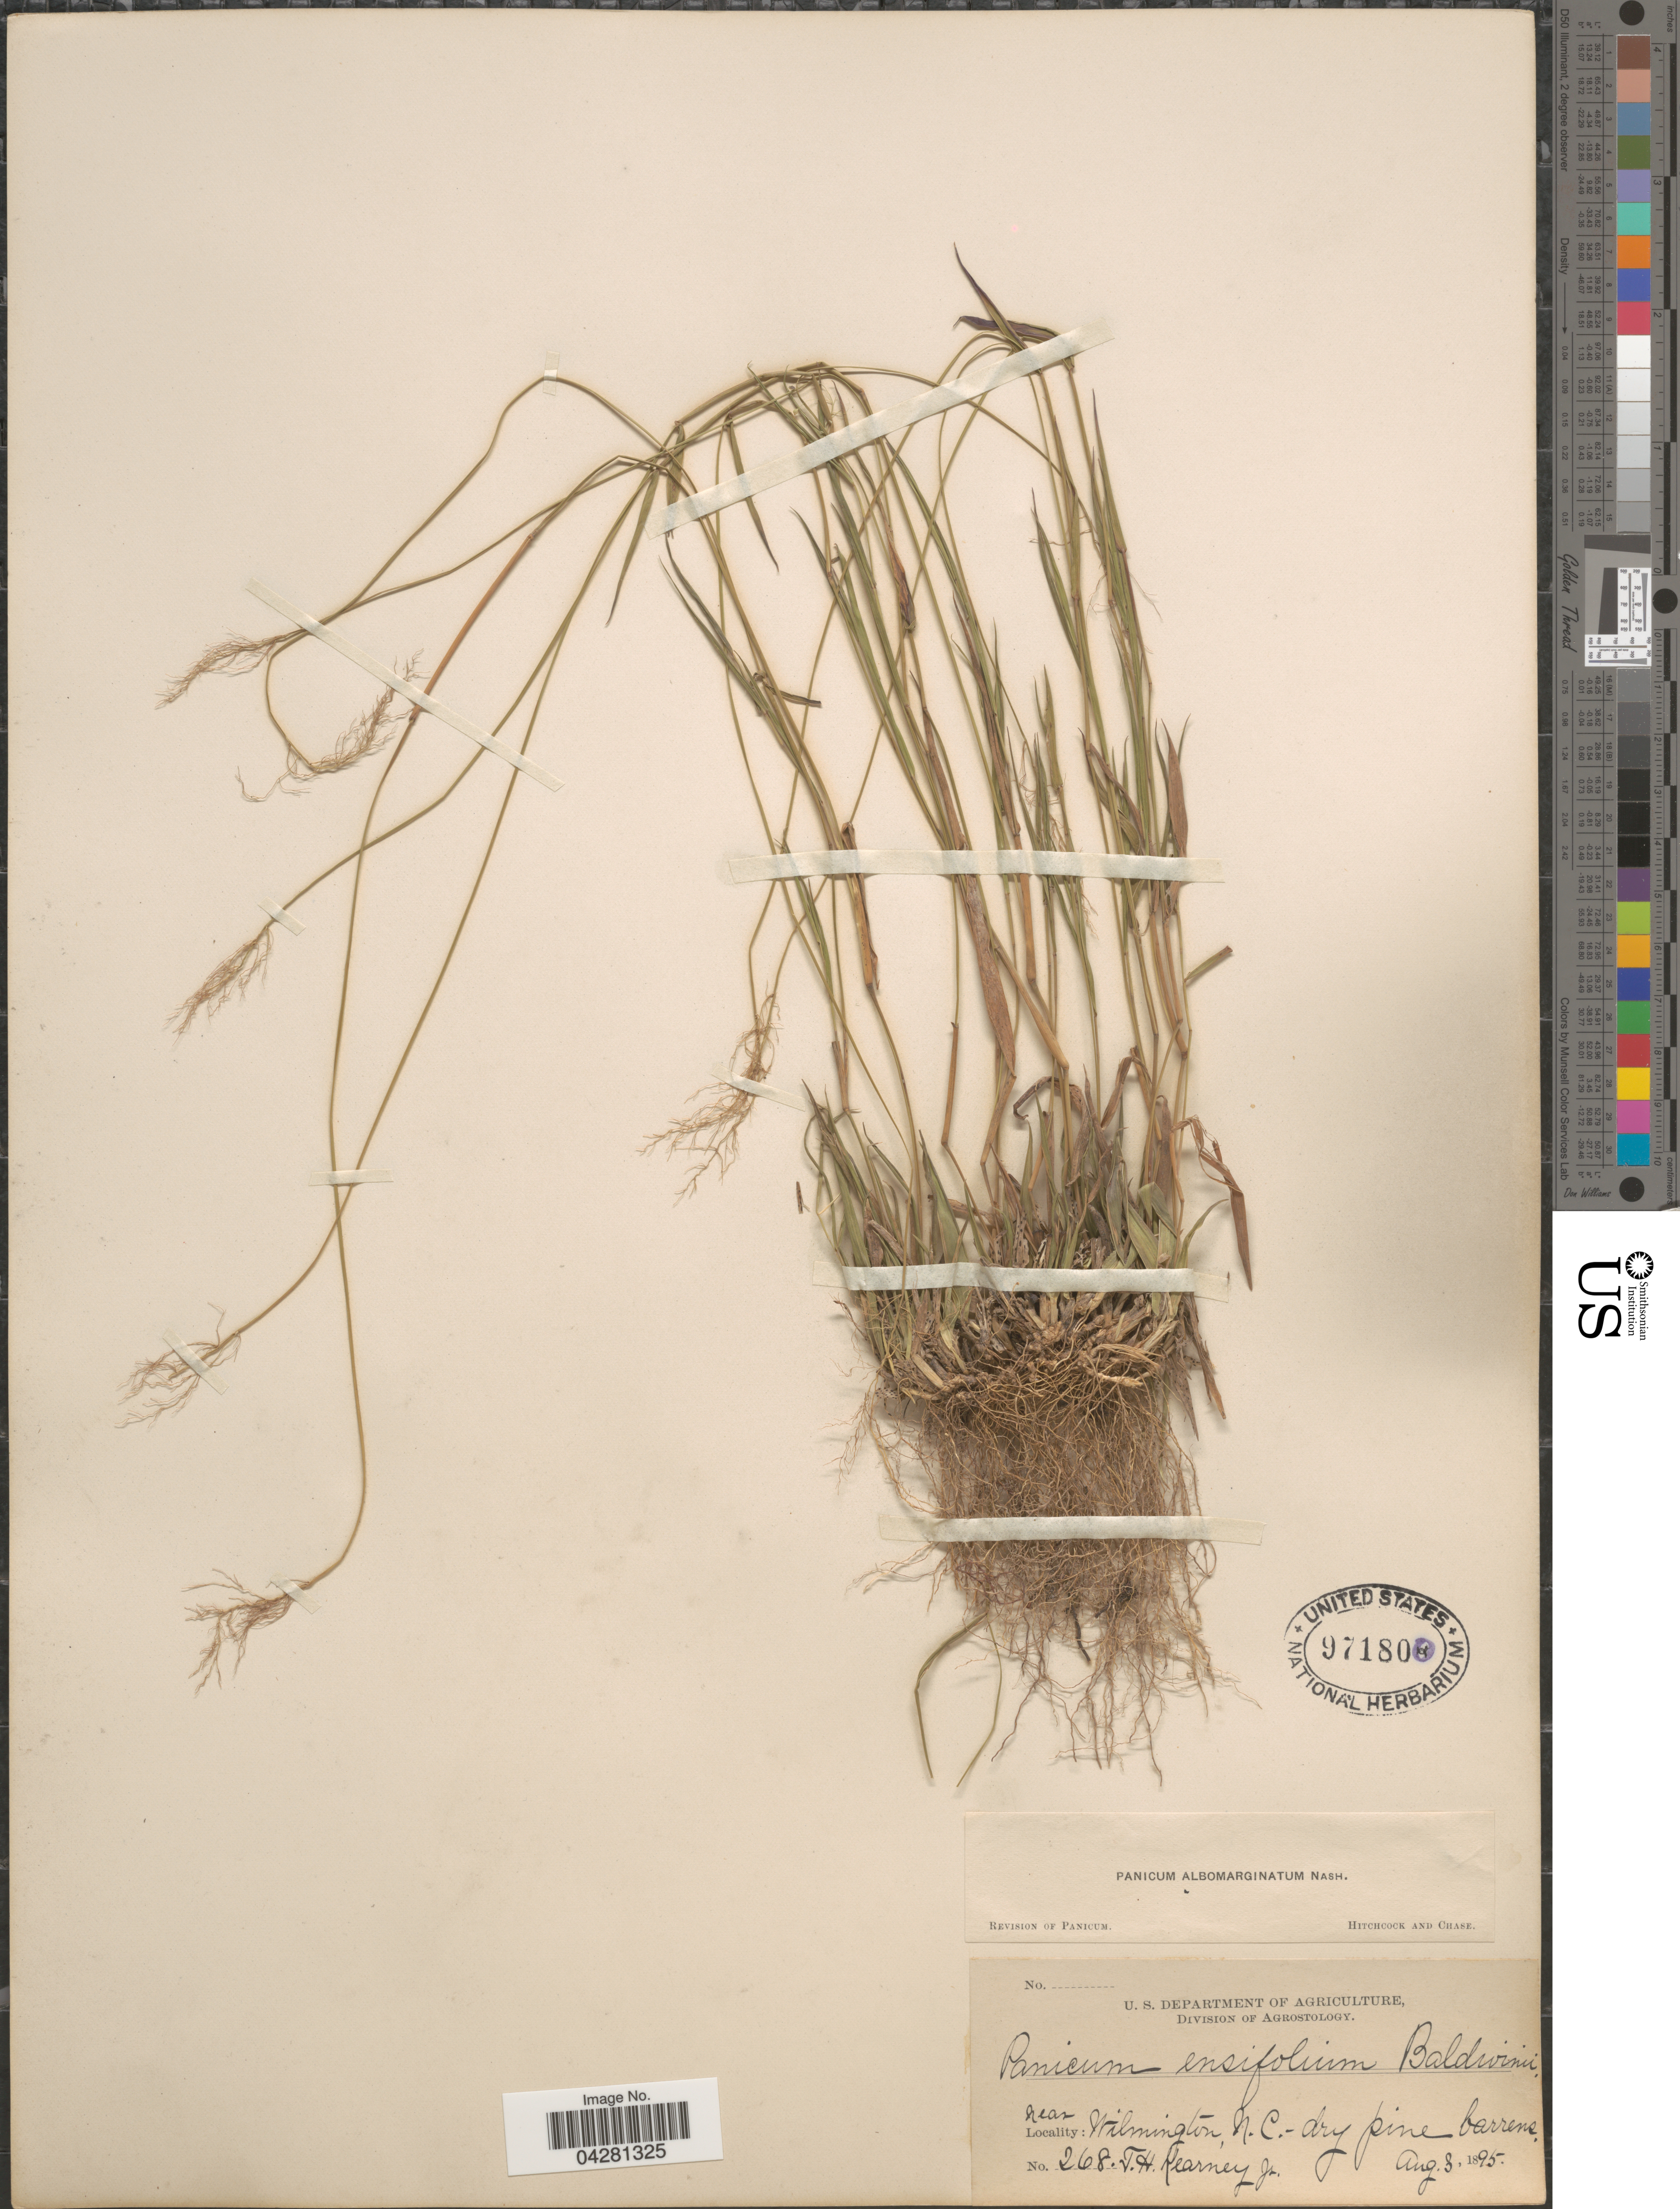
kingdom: Plantae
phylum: Tracheophyta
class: Liliopsida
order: Poales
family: Poaceae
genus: Dichanthelium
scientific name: Dichanthelium dichotomum var. unciphyllum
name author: (Trin.) Davidse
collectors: T. H. Kearney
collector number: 268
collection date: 1895-08-03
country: United States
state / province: North Carolina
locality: Near Wilmington.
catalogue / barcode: US 971800